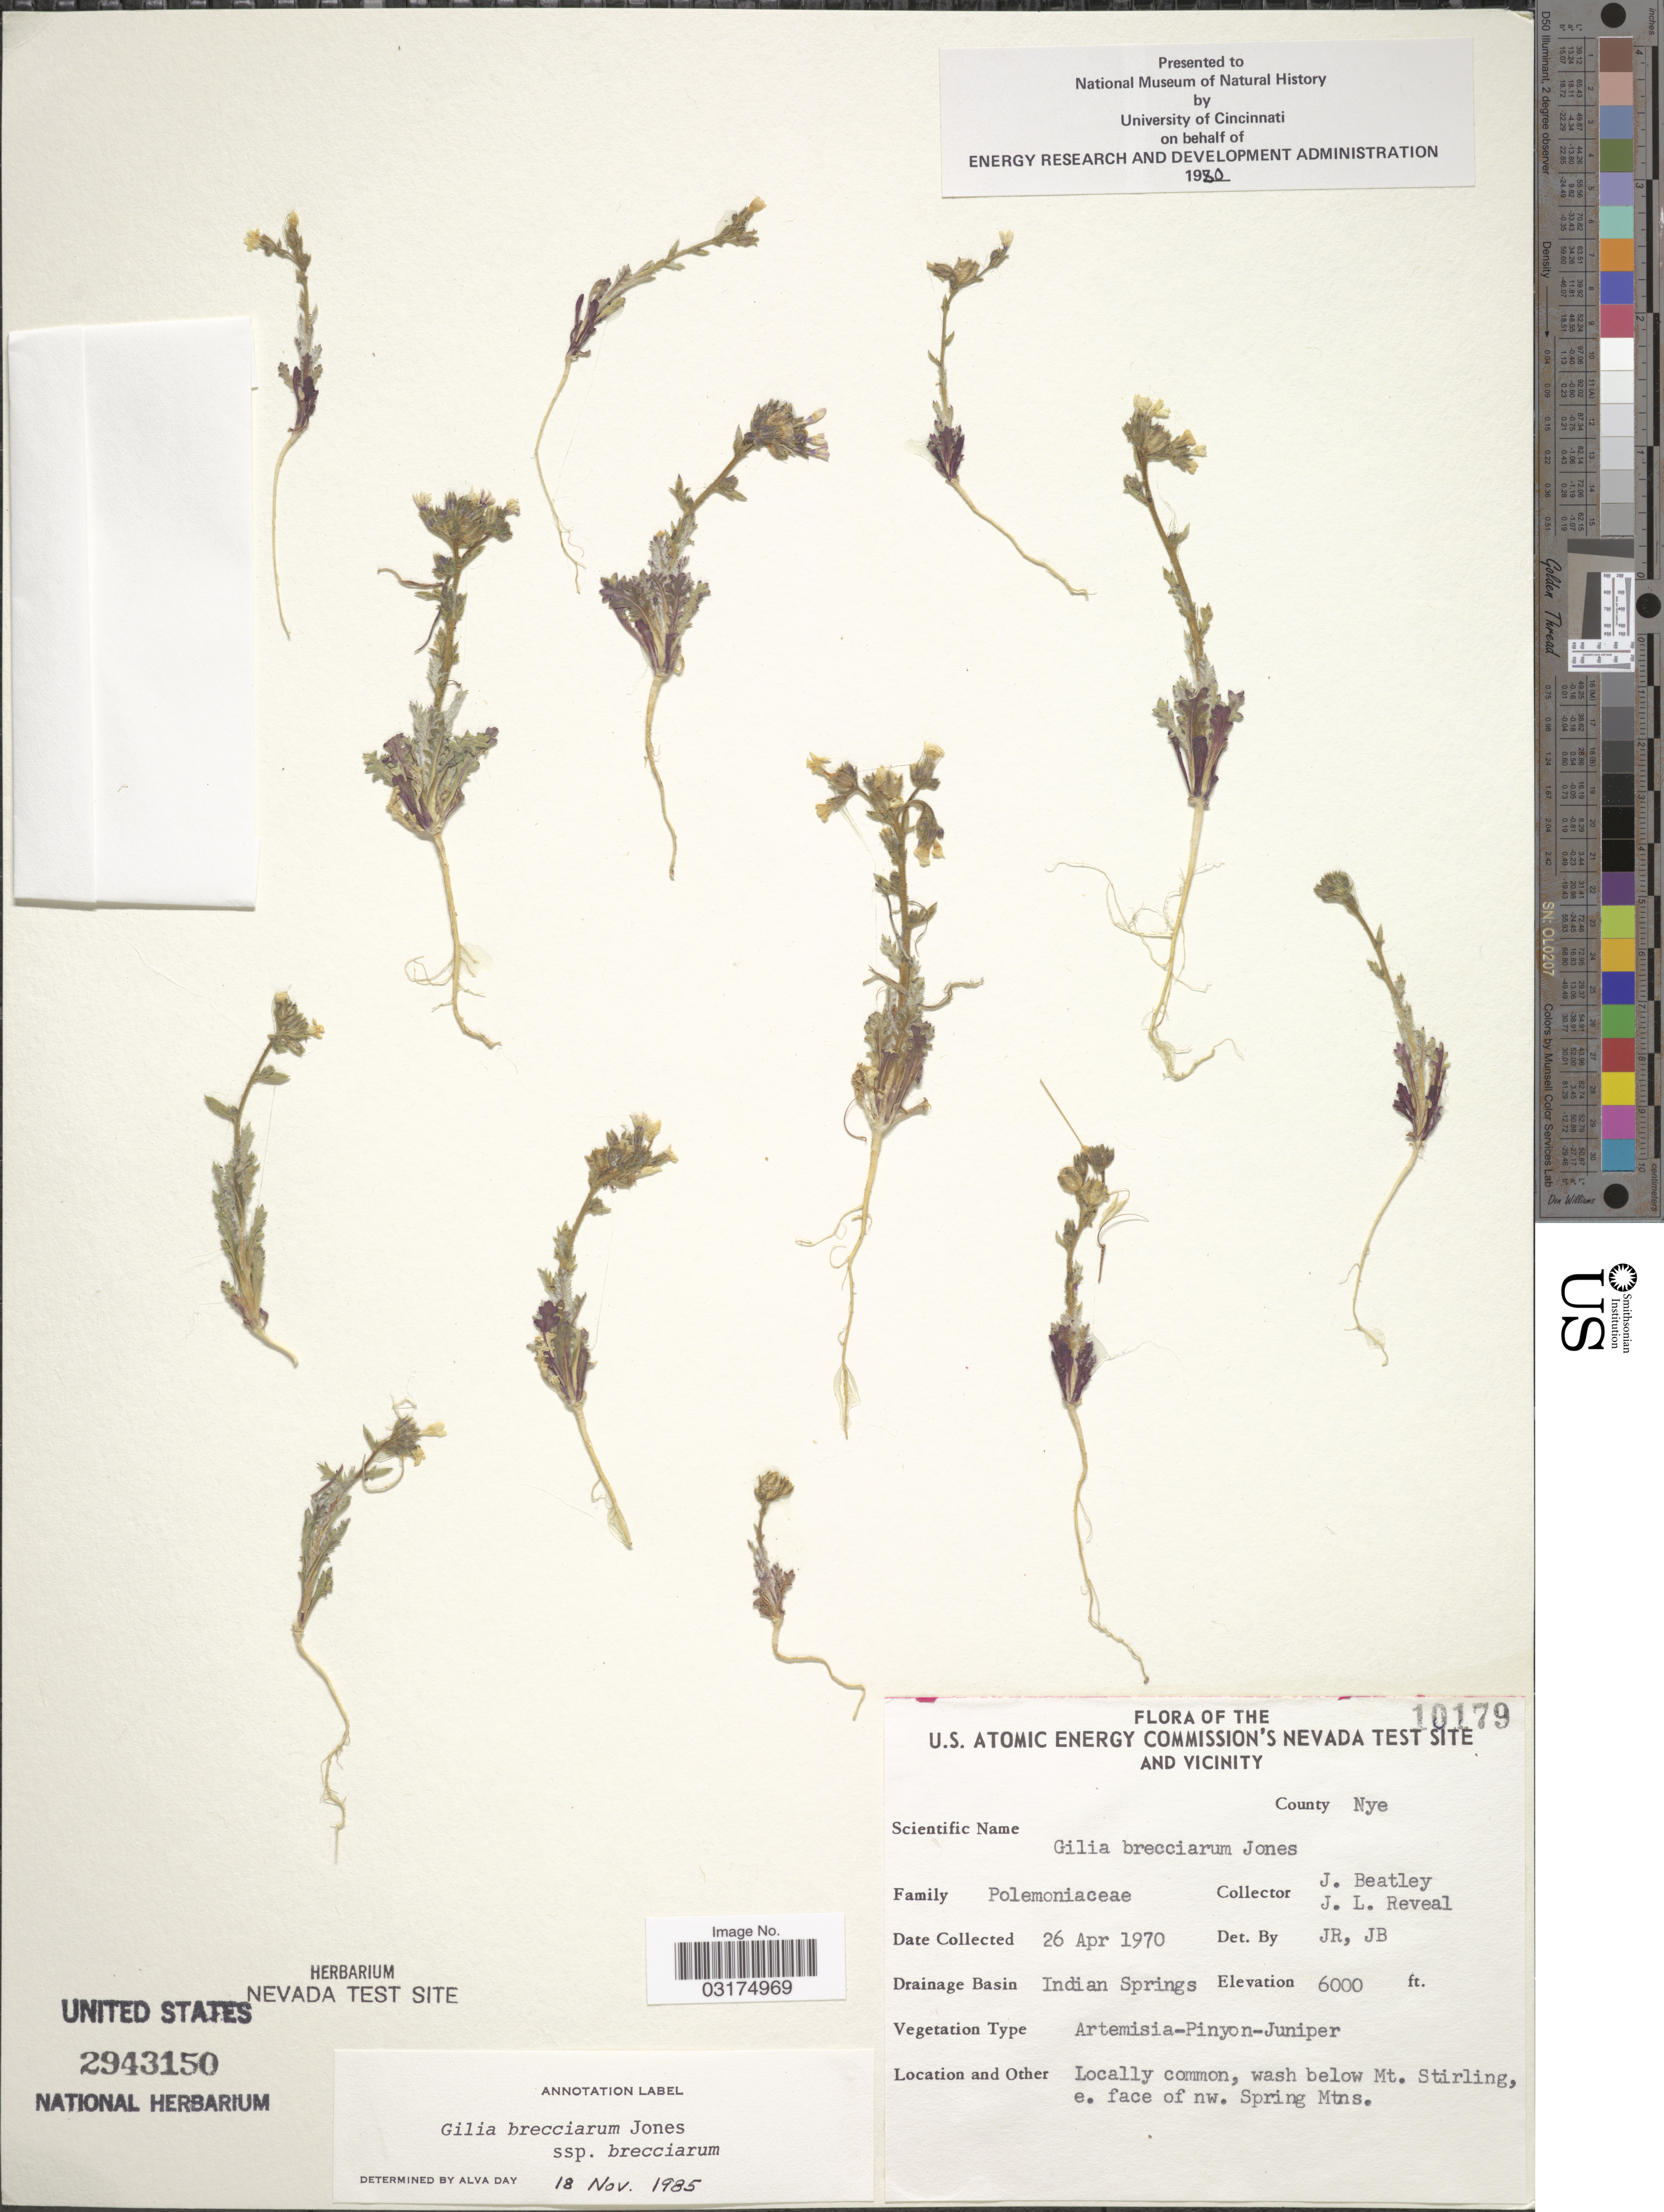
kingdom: Plantae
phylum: Tracheophyta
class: Magnoliopsida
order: Ericales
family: Polemoniaceae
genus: Gilia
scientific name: Gilia brecciarum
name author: M.E. Jones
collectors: J. C. Beatley & J. L. Reveal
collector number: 10179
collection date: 1970-04-26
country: United States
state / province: Nevada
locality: The U. S. Atomic Energy Commission's Nevada Test Site and Vicinity. County Nye. Drainage Basin Indian Springs. Wash below Mt. Stirling, e. face of nw. Spring Mtns.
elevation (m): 1829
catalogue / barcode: US 2943150